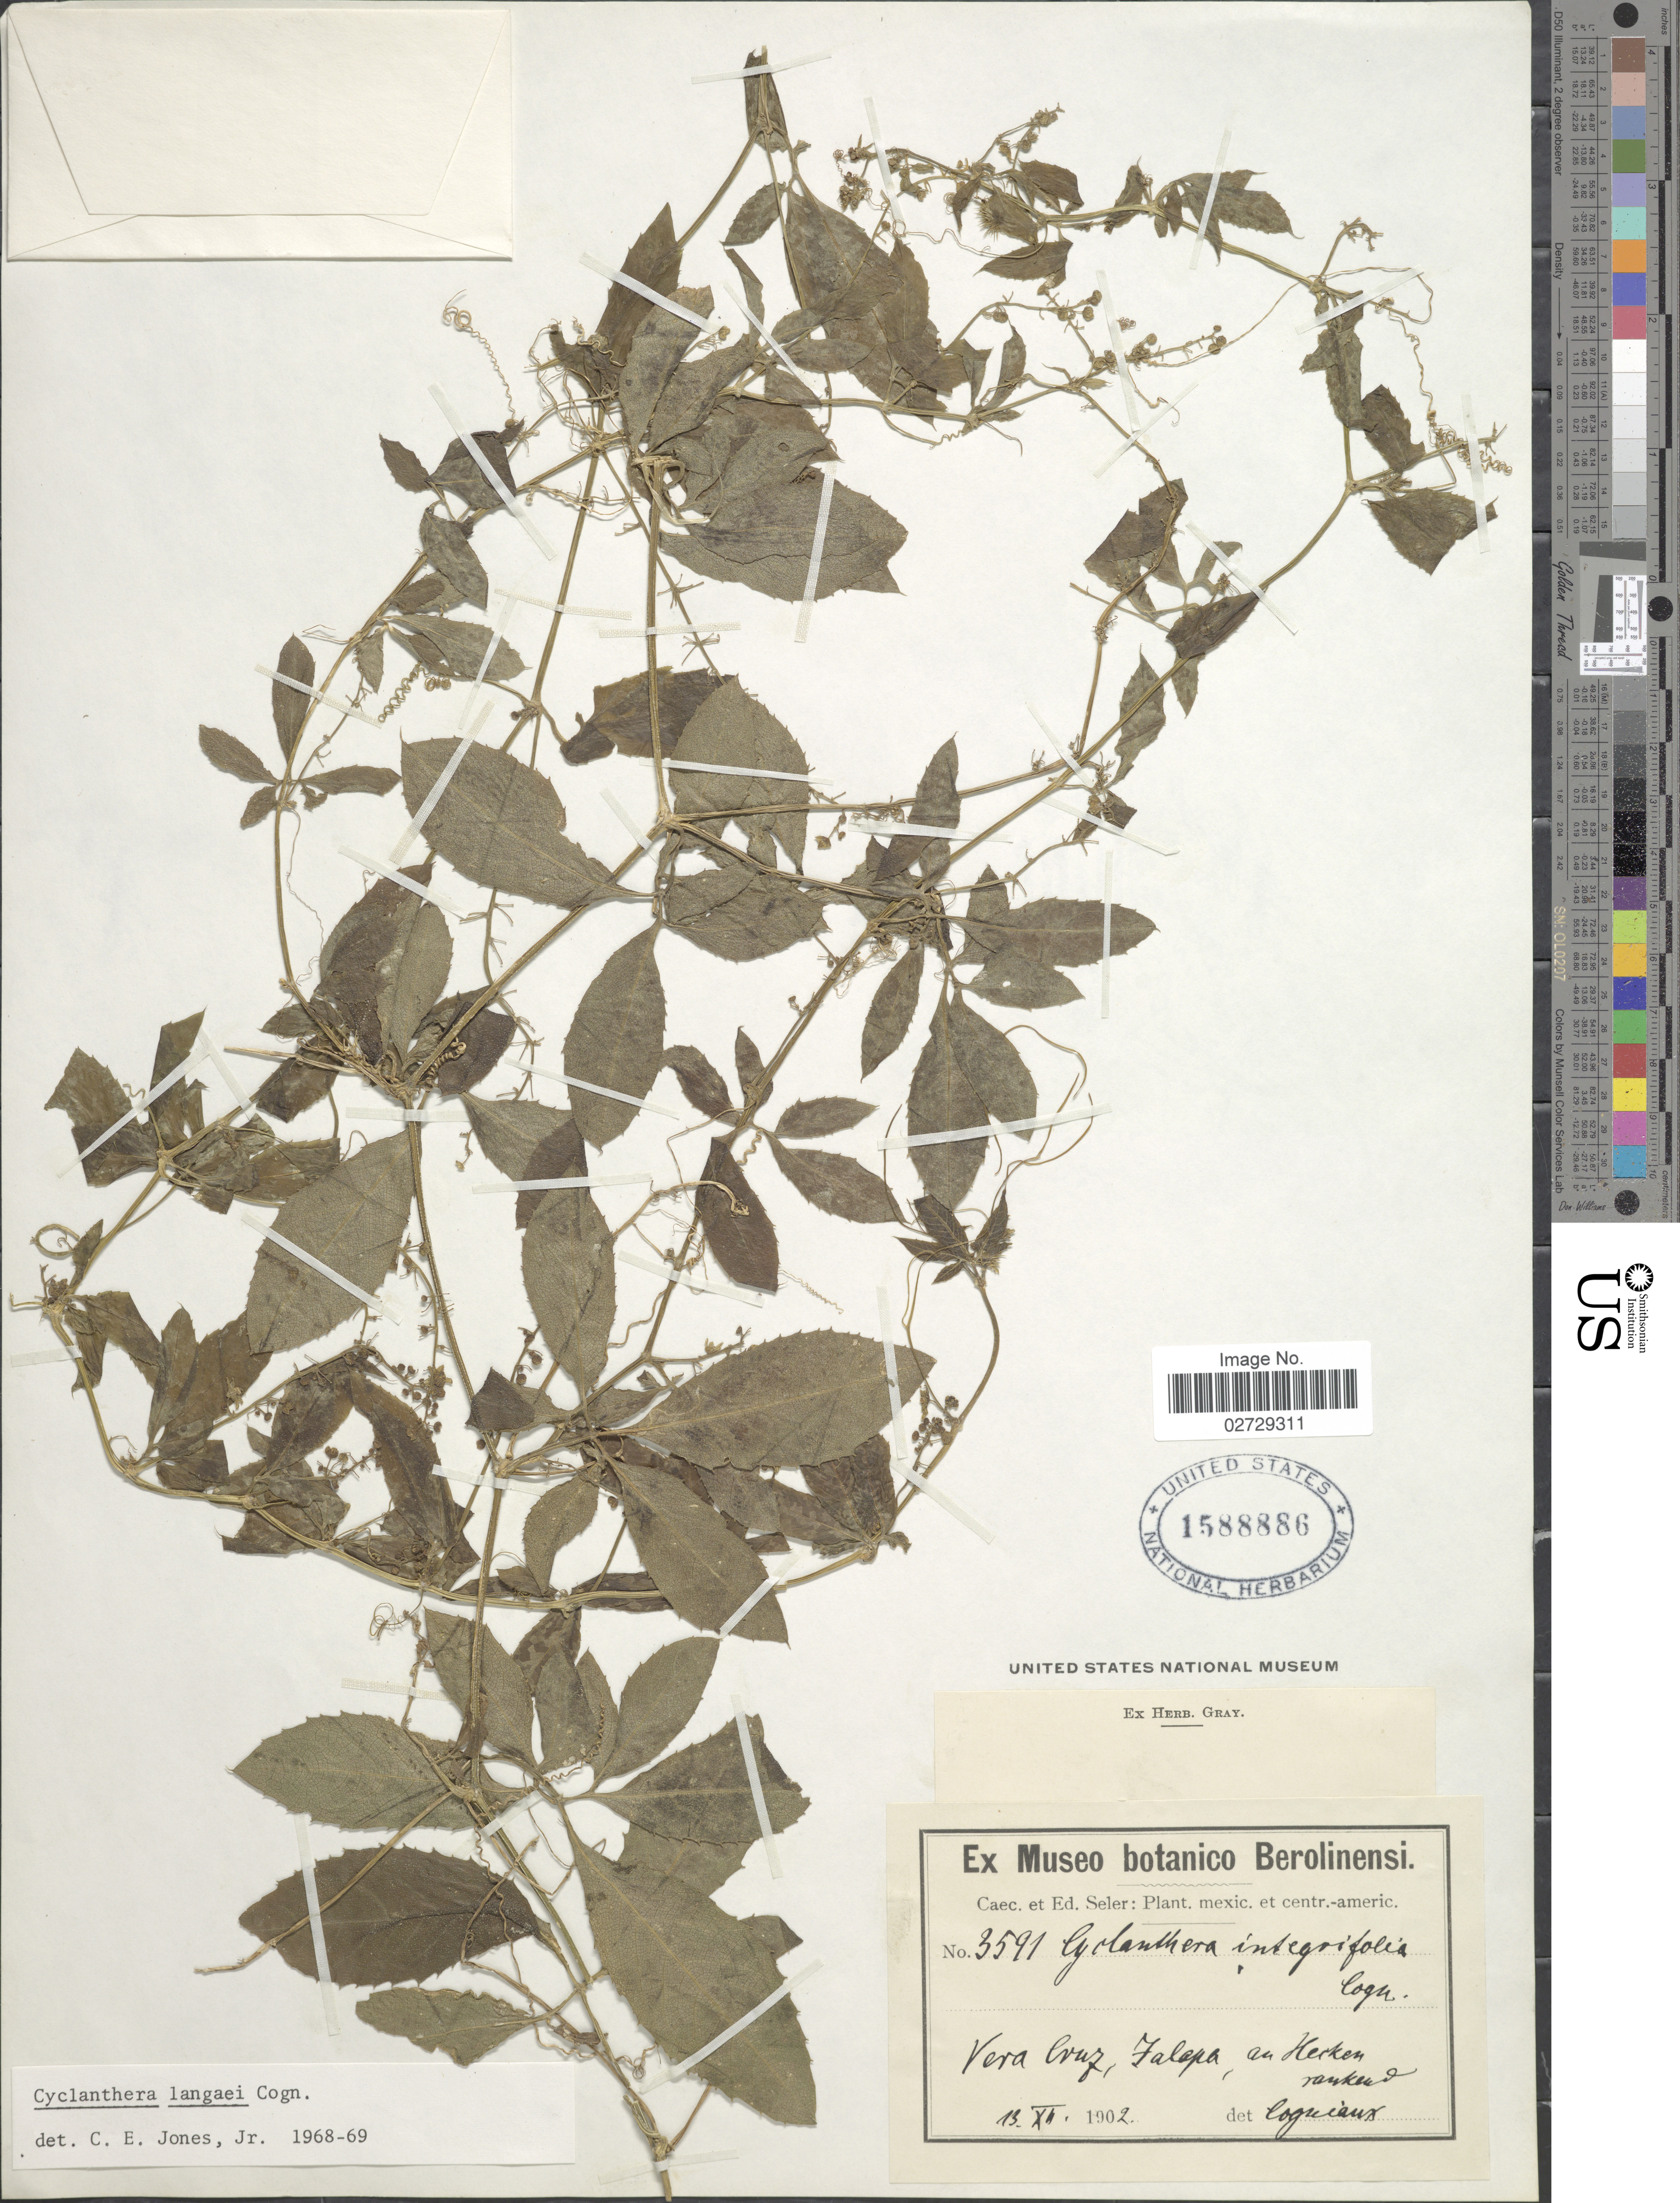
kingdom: Plantae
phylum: Tracheophyta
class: Magnoliopsida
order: Cucurbitales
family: Cucurbitaceae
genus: Cyclanthera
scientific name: Cyclanthera langaei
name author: Cogn.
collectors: ex Caec. et Ed Seler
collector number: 3591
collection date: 1902-12-13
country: Mexico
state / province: Veracruz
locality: Vera Cruz, Jalapa, an Hecken rankend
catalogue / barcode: US 1588886